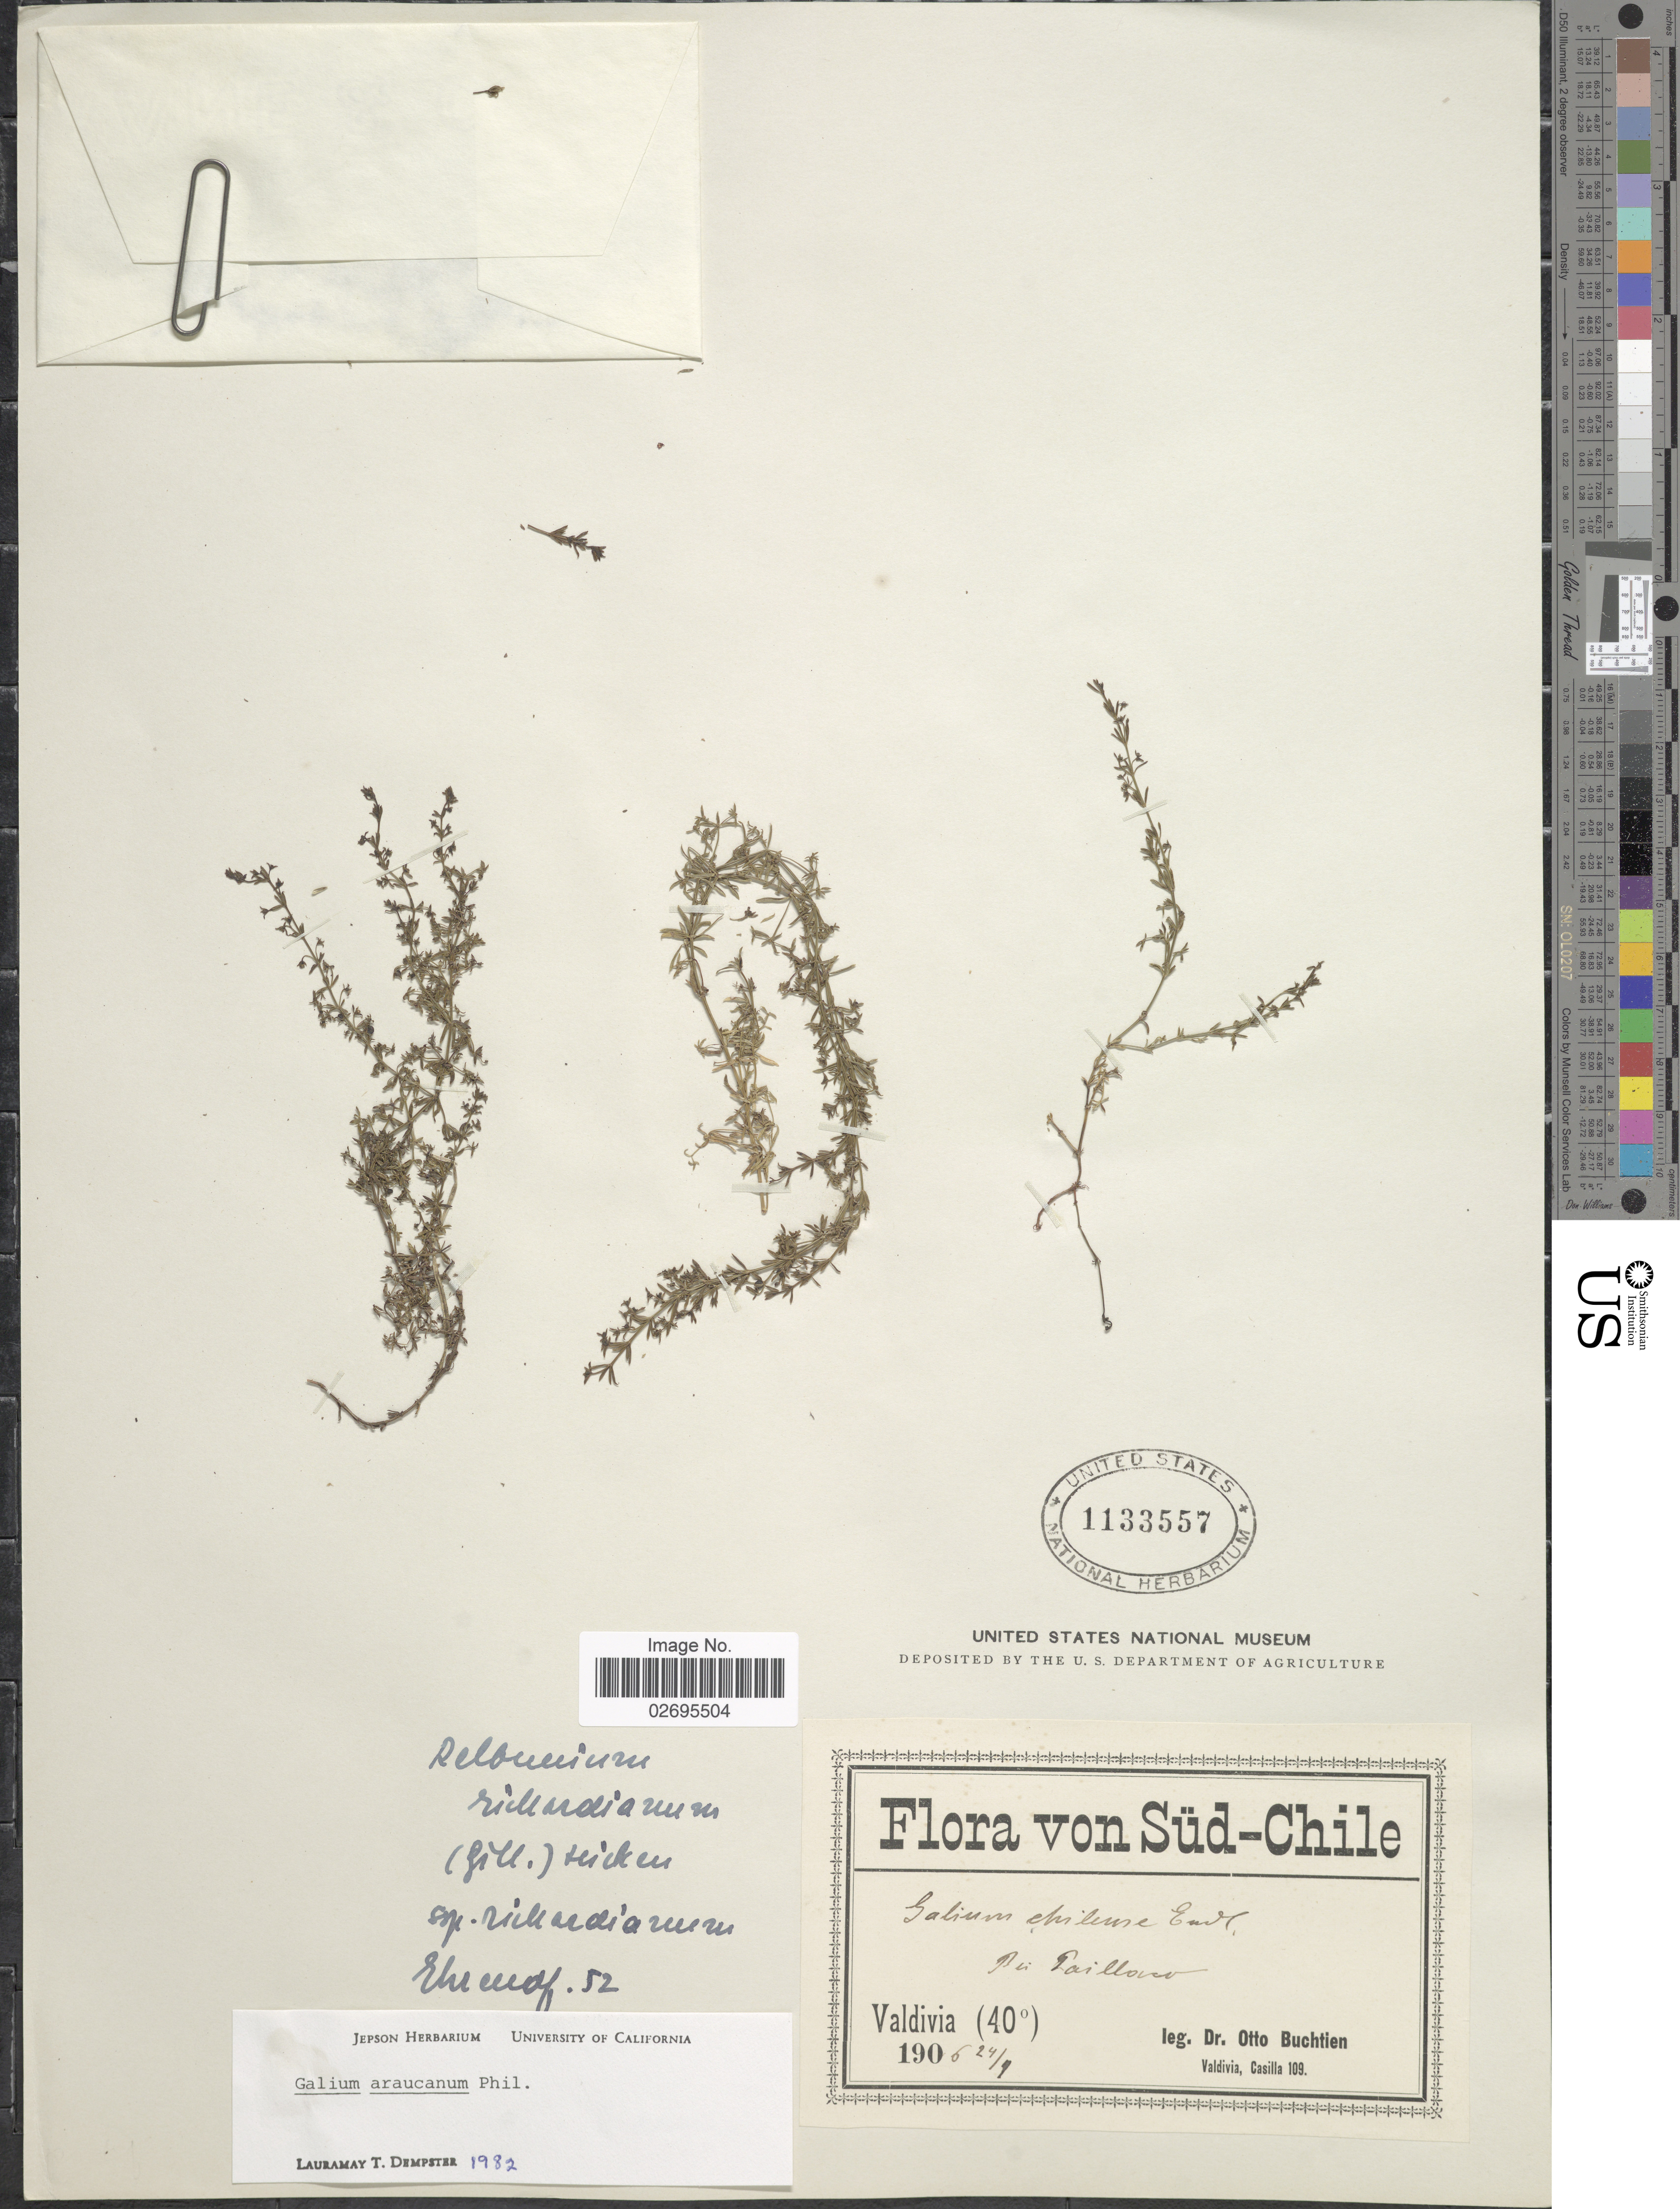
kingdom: Plantae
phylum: Tracheophyta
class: Magnoliopsida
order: Gentianales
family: Rubiaceae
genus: Galium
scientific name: Galium araucanum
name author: Phil.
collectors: O. Buchtien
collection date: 1906-09-24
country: Chile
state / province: Los Ríos (XIV)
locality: Süd-Chile, Bei Paillaco, Valdivia (40°)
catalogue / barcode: US 1133557